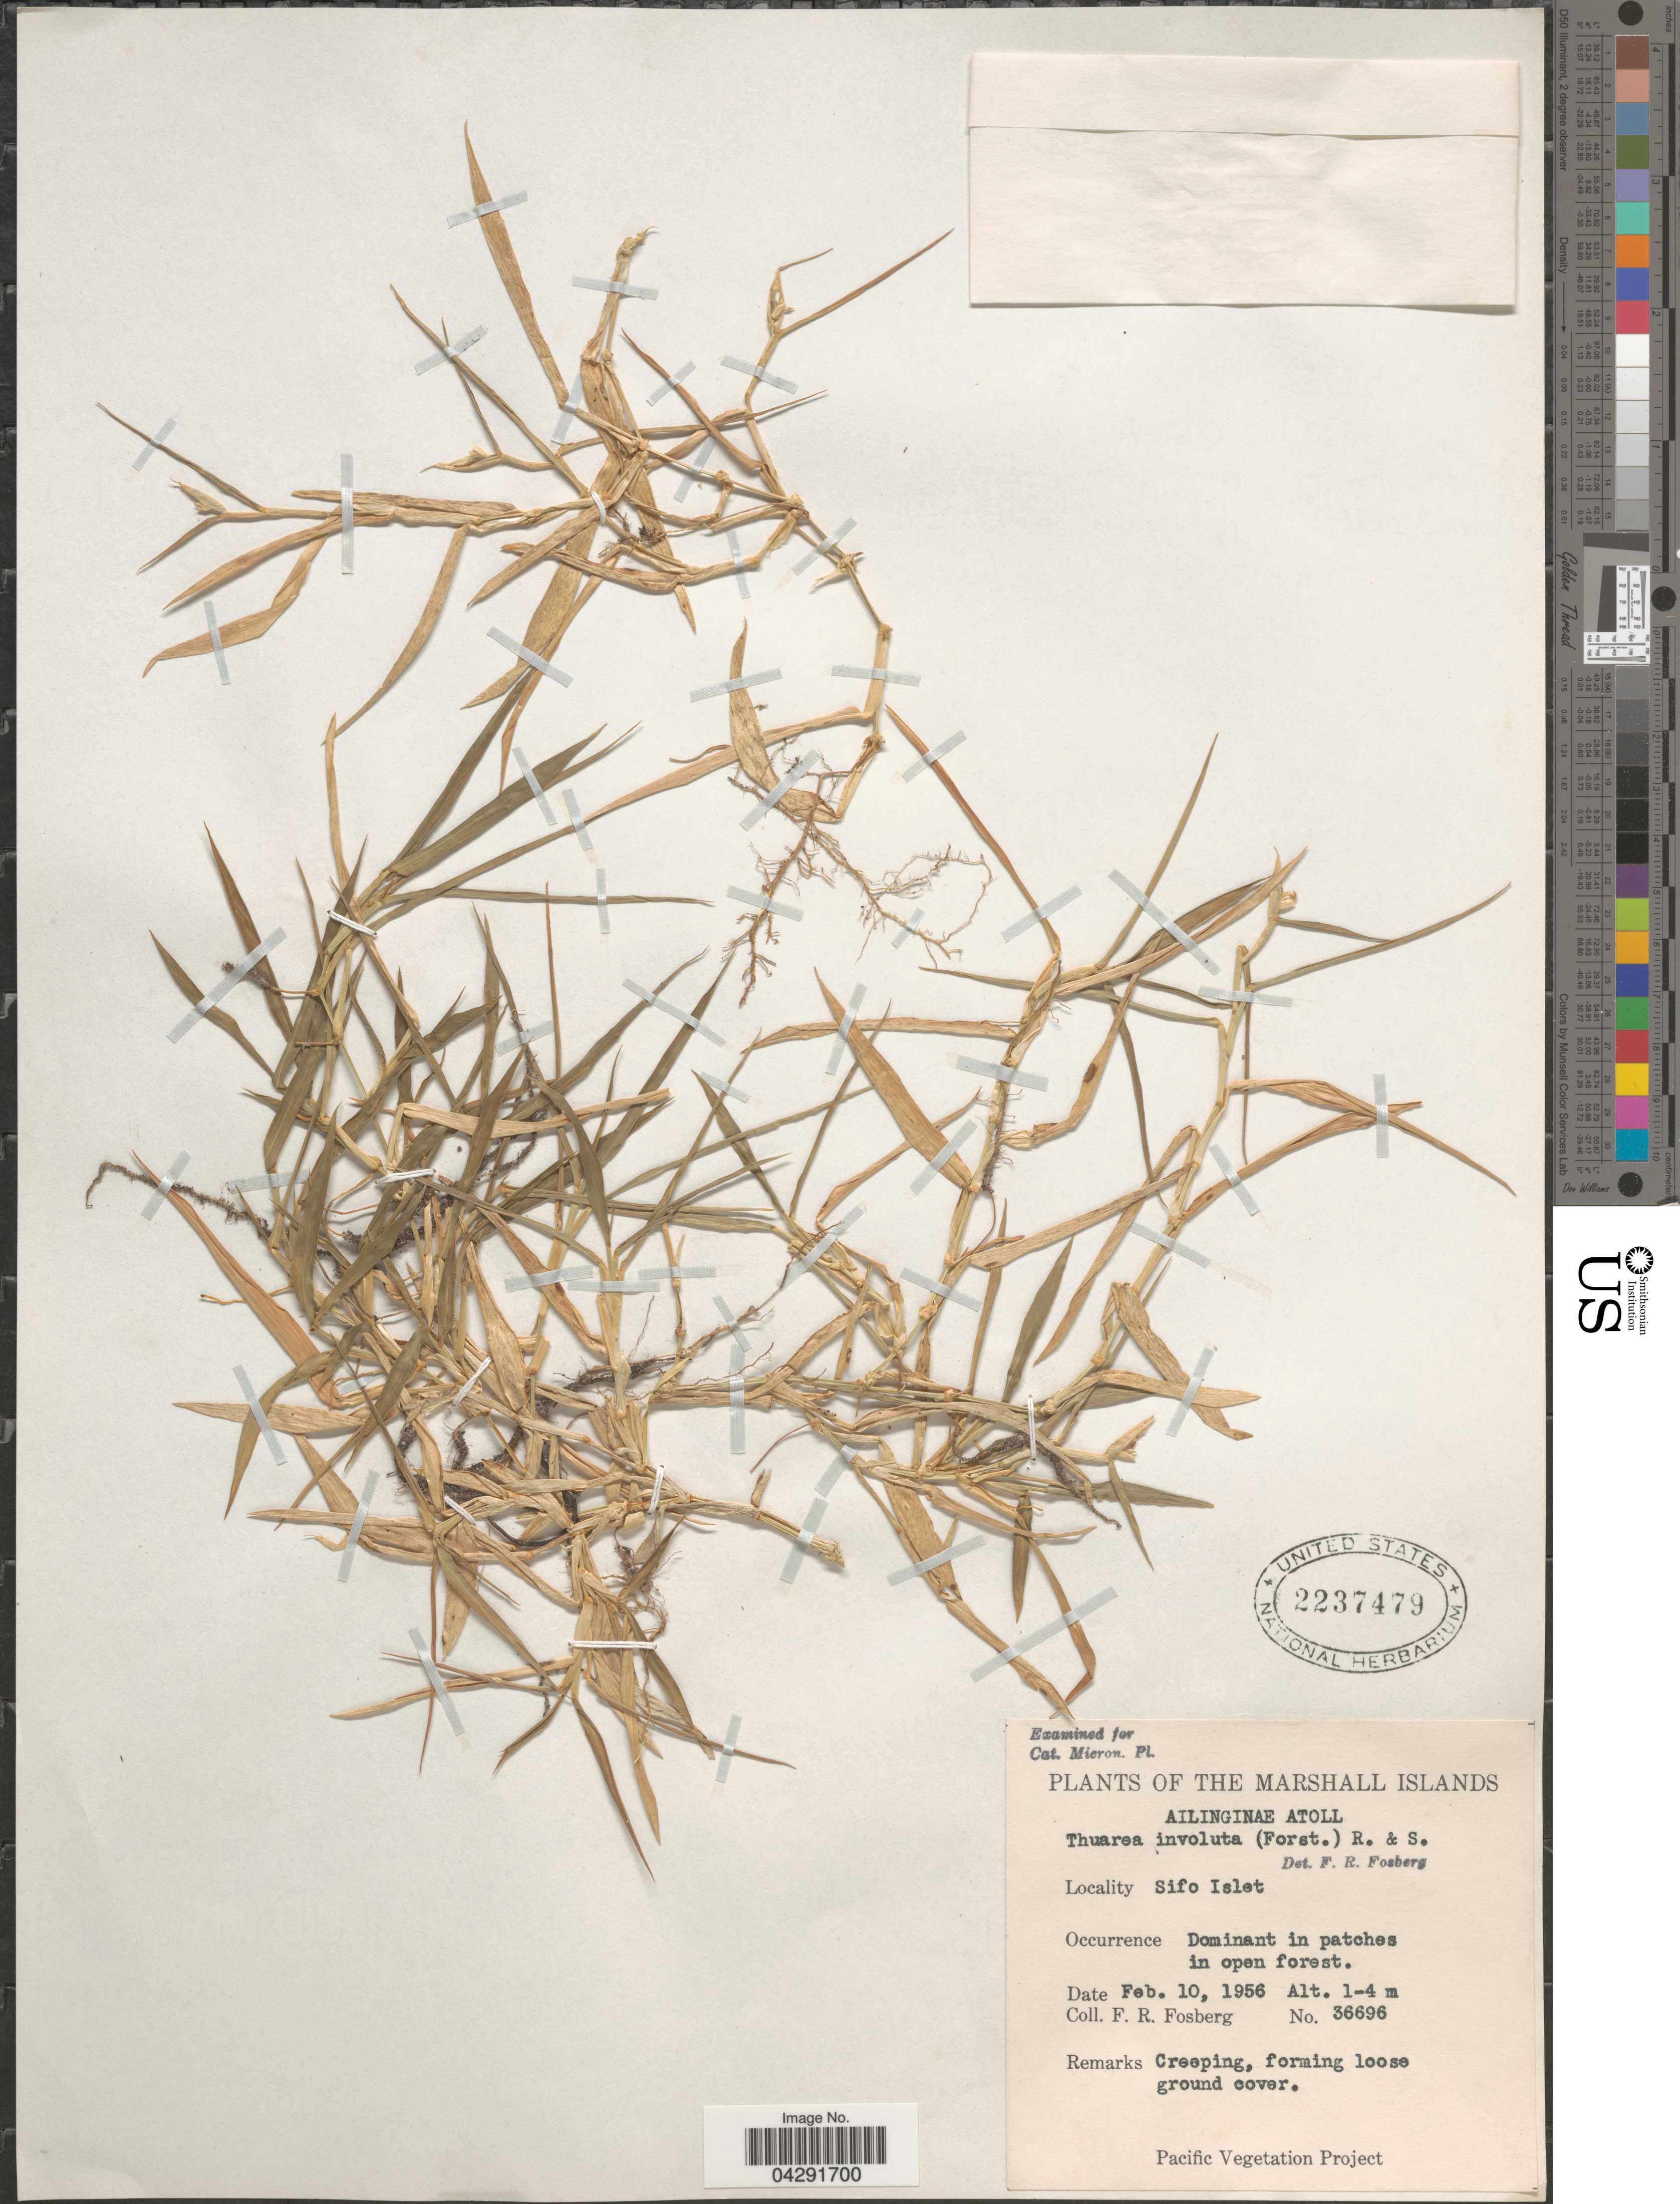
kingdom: Plantae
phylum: Tracheophyta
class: Liliopsida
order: Poales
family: Poaceae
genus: Thuarea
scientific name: Thuarea involuta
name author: (G. Forst.) R. Br. ex Sm.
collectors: F. R. Fosberg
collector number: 36696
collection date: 1956-02-10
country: Marshall Islands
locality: Ailinginae Atoll. Sifo Islet. Dominant in patches in open forest.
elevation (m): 1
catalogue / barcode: US 2237479